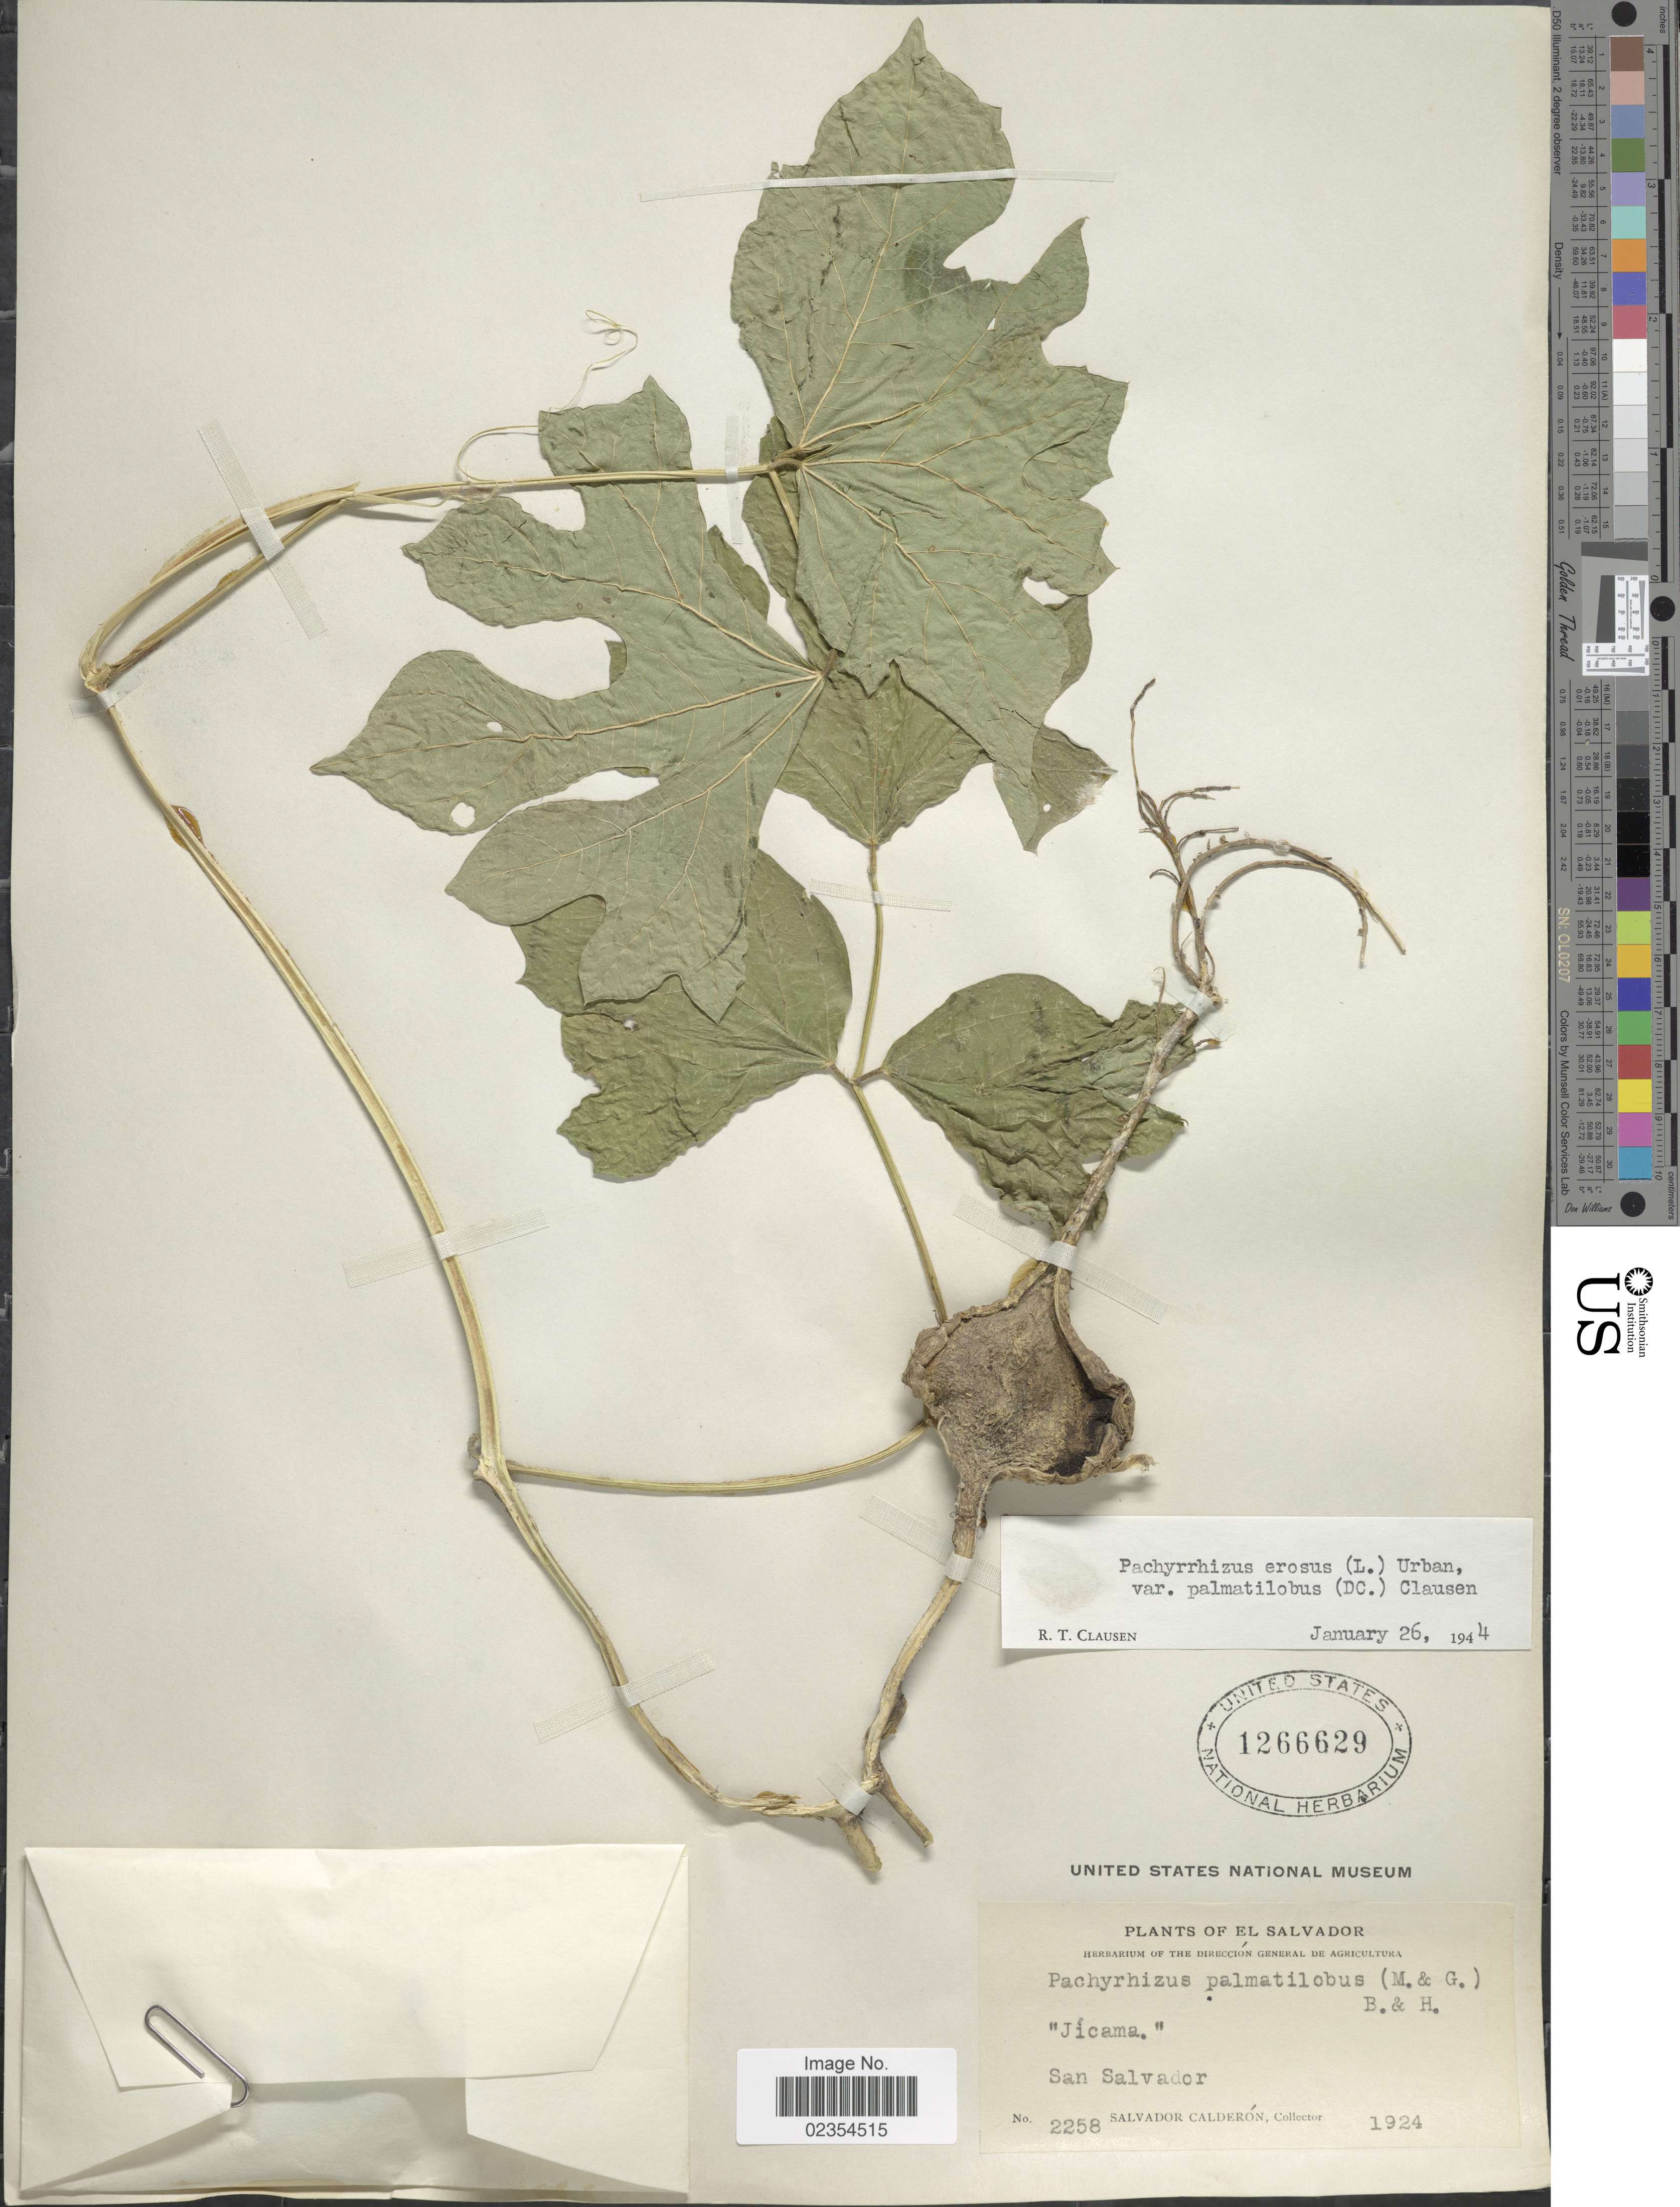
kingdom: Plantae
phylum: Tracheophyta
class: Magnoliopsida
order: Fabales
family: Fabaceae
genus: Pachyrhizus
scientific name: Pachyrhizus erosus var. palmatilobus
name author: (L.) Urb.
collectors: S. Calderón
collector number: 2258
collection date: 1924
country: El Salvador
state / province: San Salvador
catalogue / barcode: US 1266629